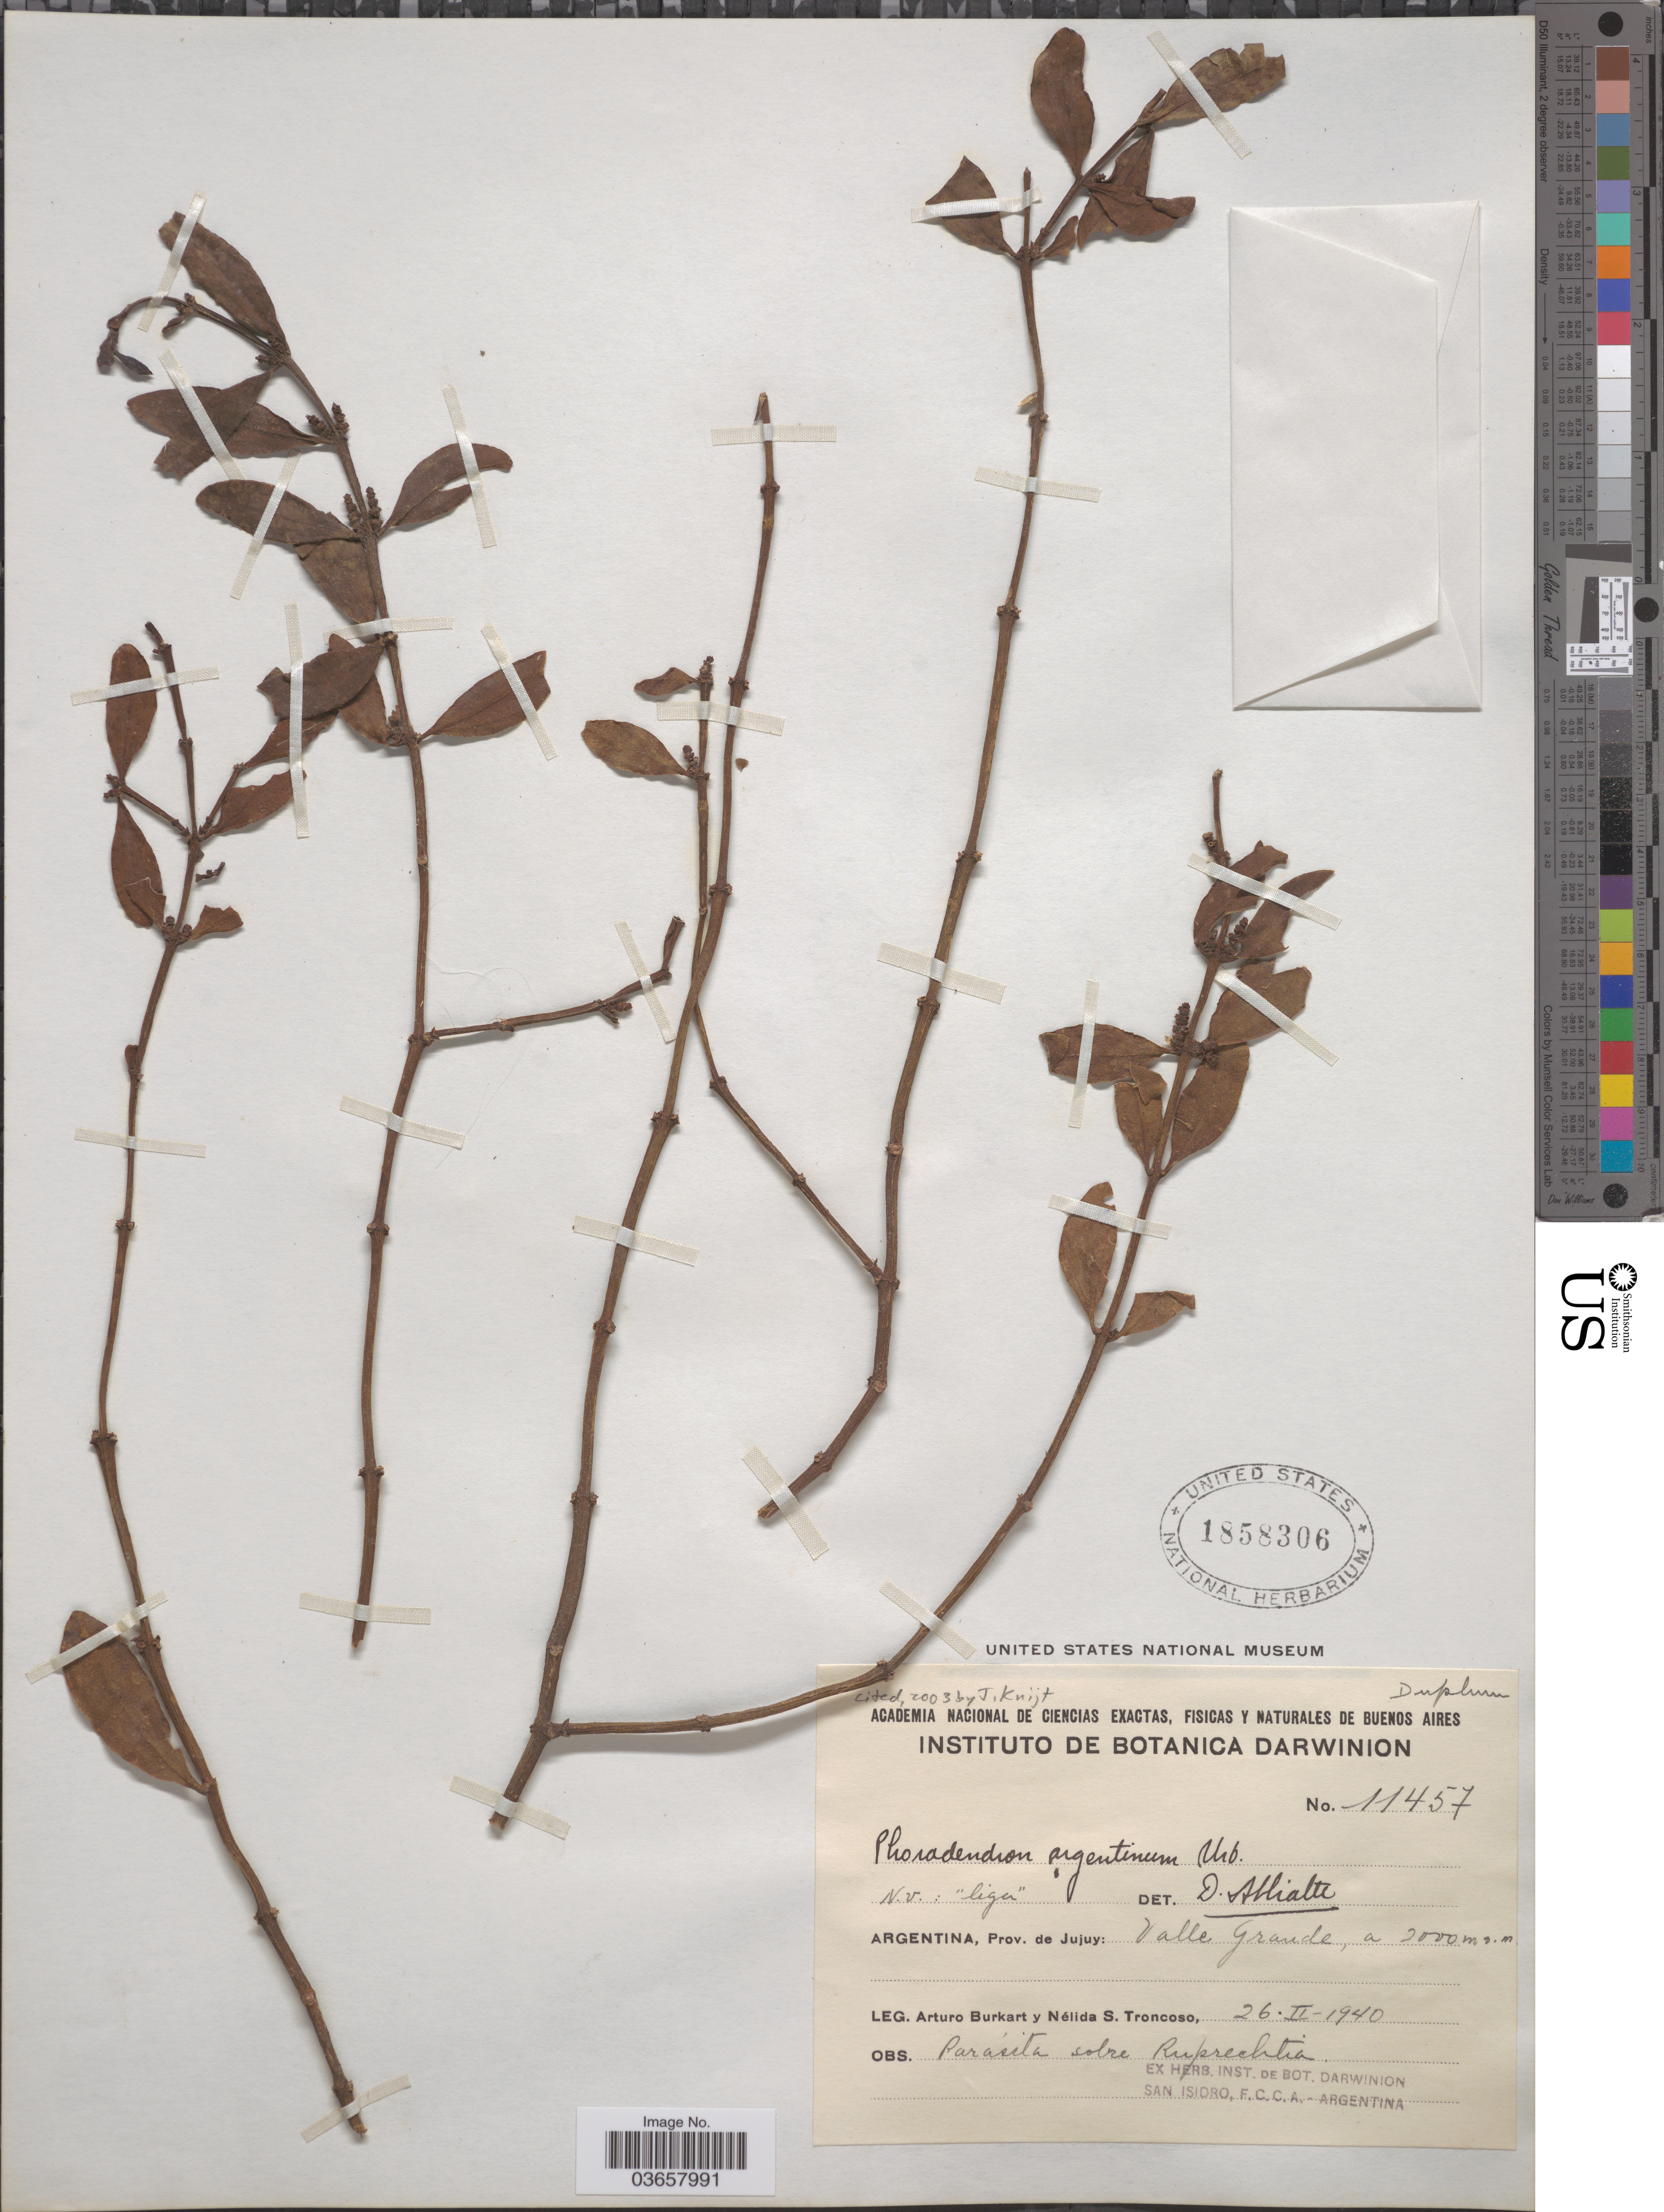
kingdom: Plantae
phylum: Tracheophyta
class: Magnoliopsida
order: Santalales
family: Viscaceae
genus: Phoradendron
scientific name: Phoradendron argentinum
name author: Urb.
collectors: A. E. Burkart & N. S. Troncoso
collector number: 11457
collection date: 1940-02-26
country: Argentina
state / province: Jujuy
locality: Valle Grande.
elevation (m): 2000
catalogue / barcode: US 1858306